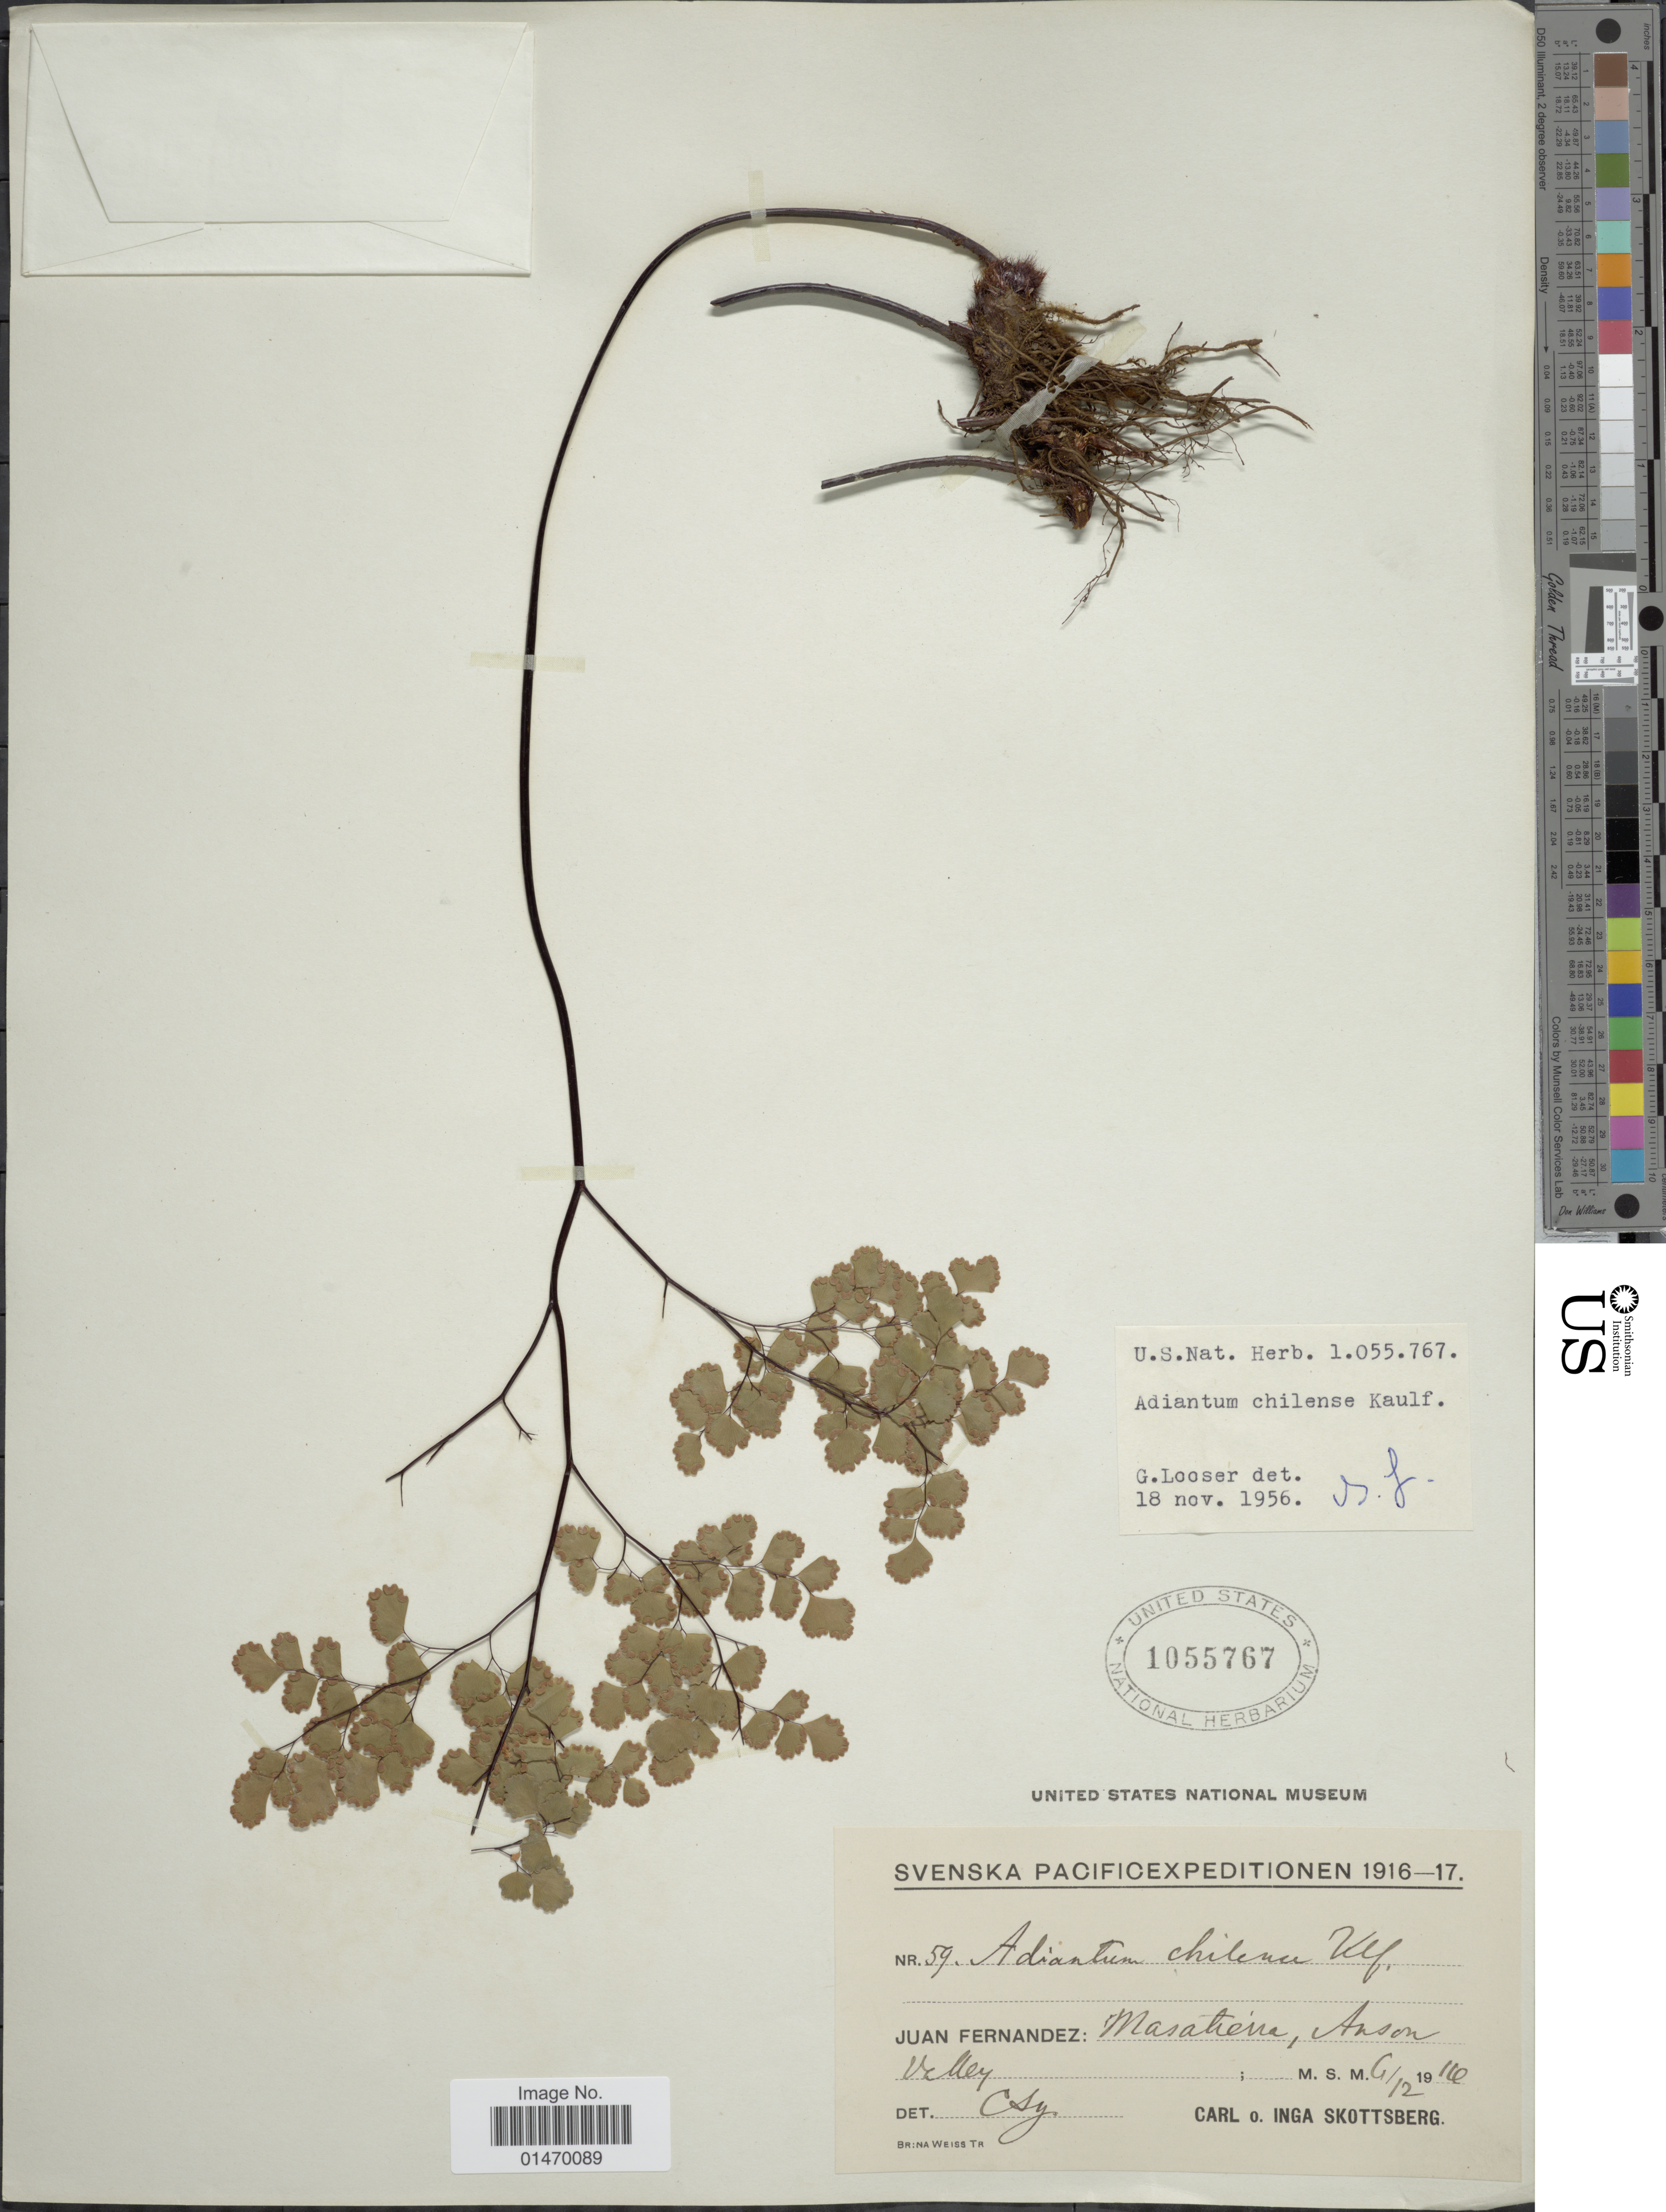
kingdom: Plantae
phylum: Tracheophyta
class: Polypodiopsida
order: Polypodiales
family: Pteridaceae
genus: Adiantum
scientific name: Adiantum chilense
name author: Kaulf.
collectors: C. Skottsberg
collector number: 59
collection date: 1914-12-06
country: Chile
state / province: Valparaíso (V)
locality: Juan Fernandez: Masathena, Anson Valey.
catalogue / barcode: US 1055767